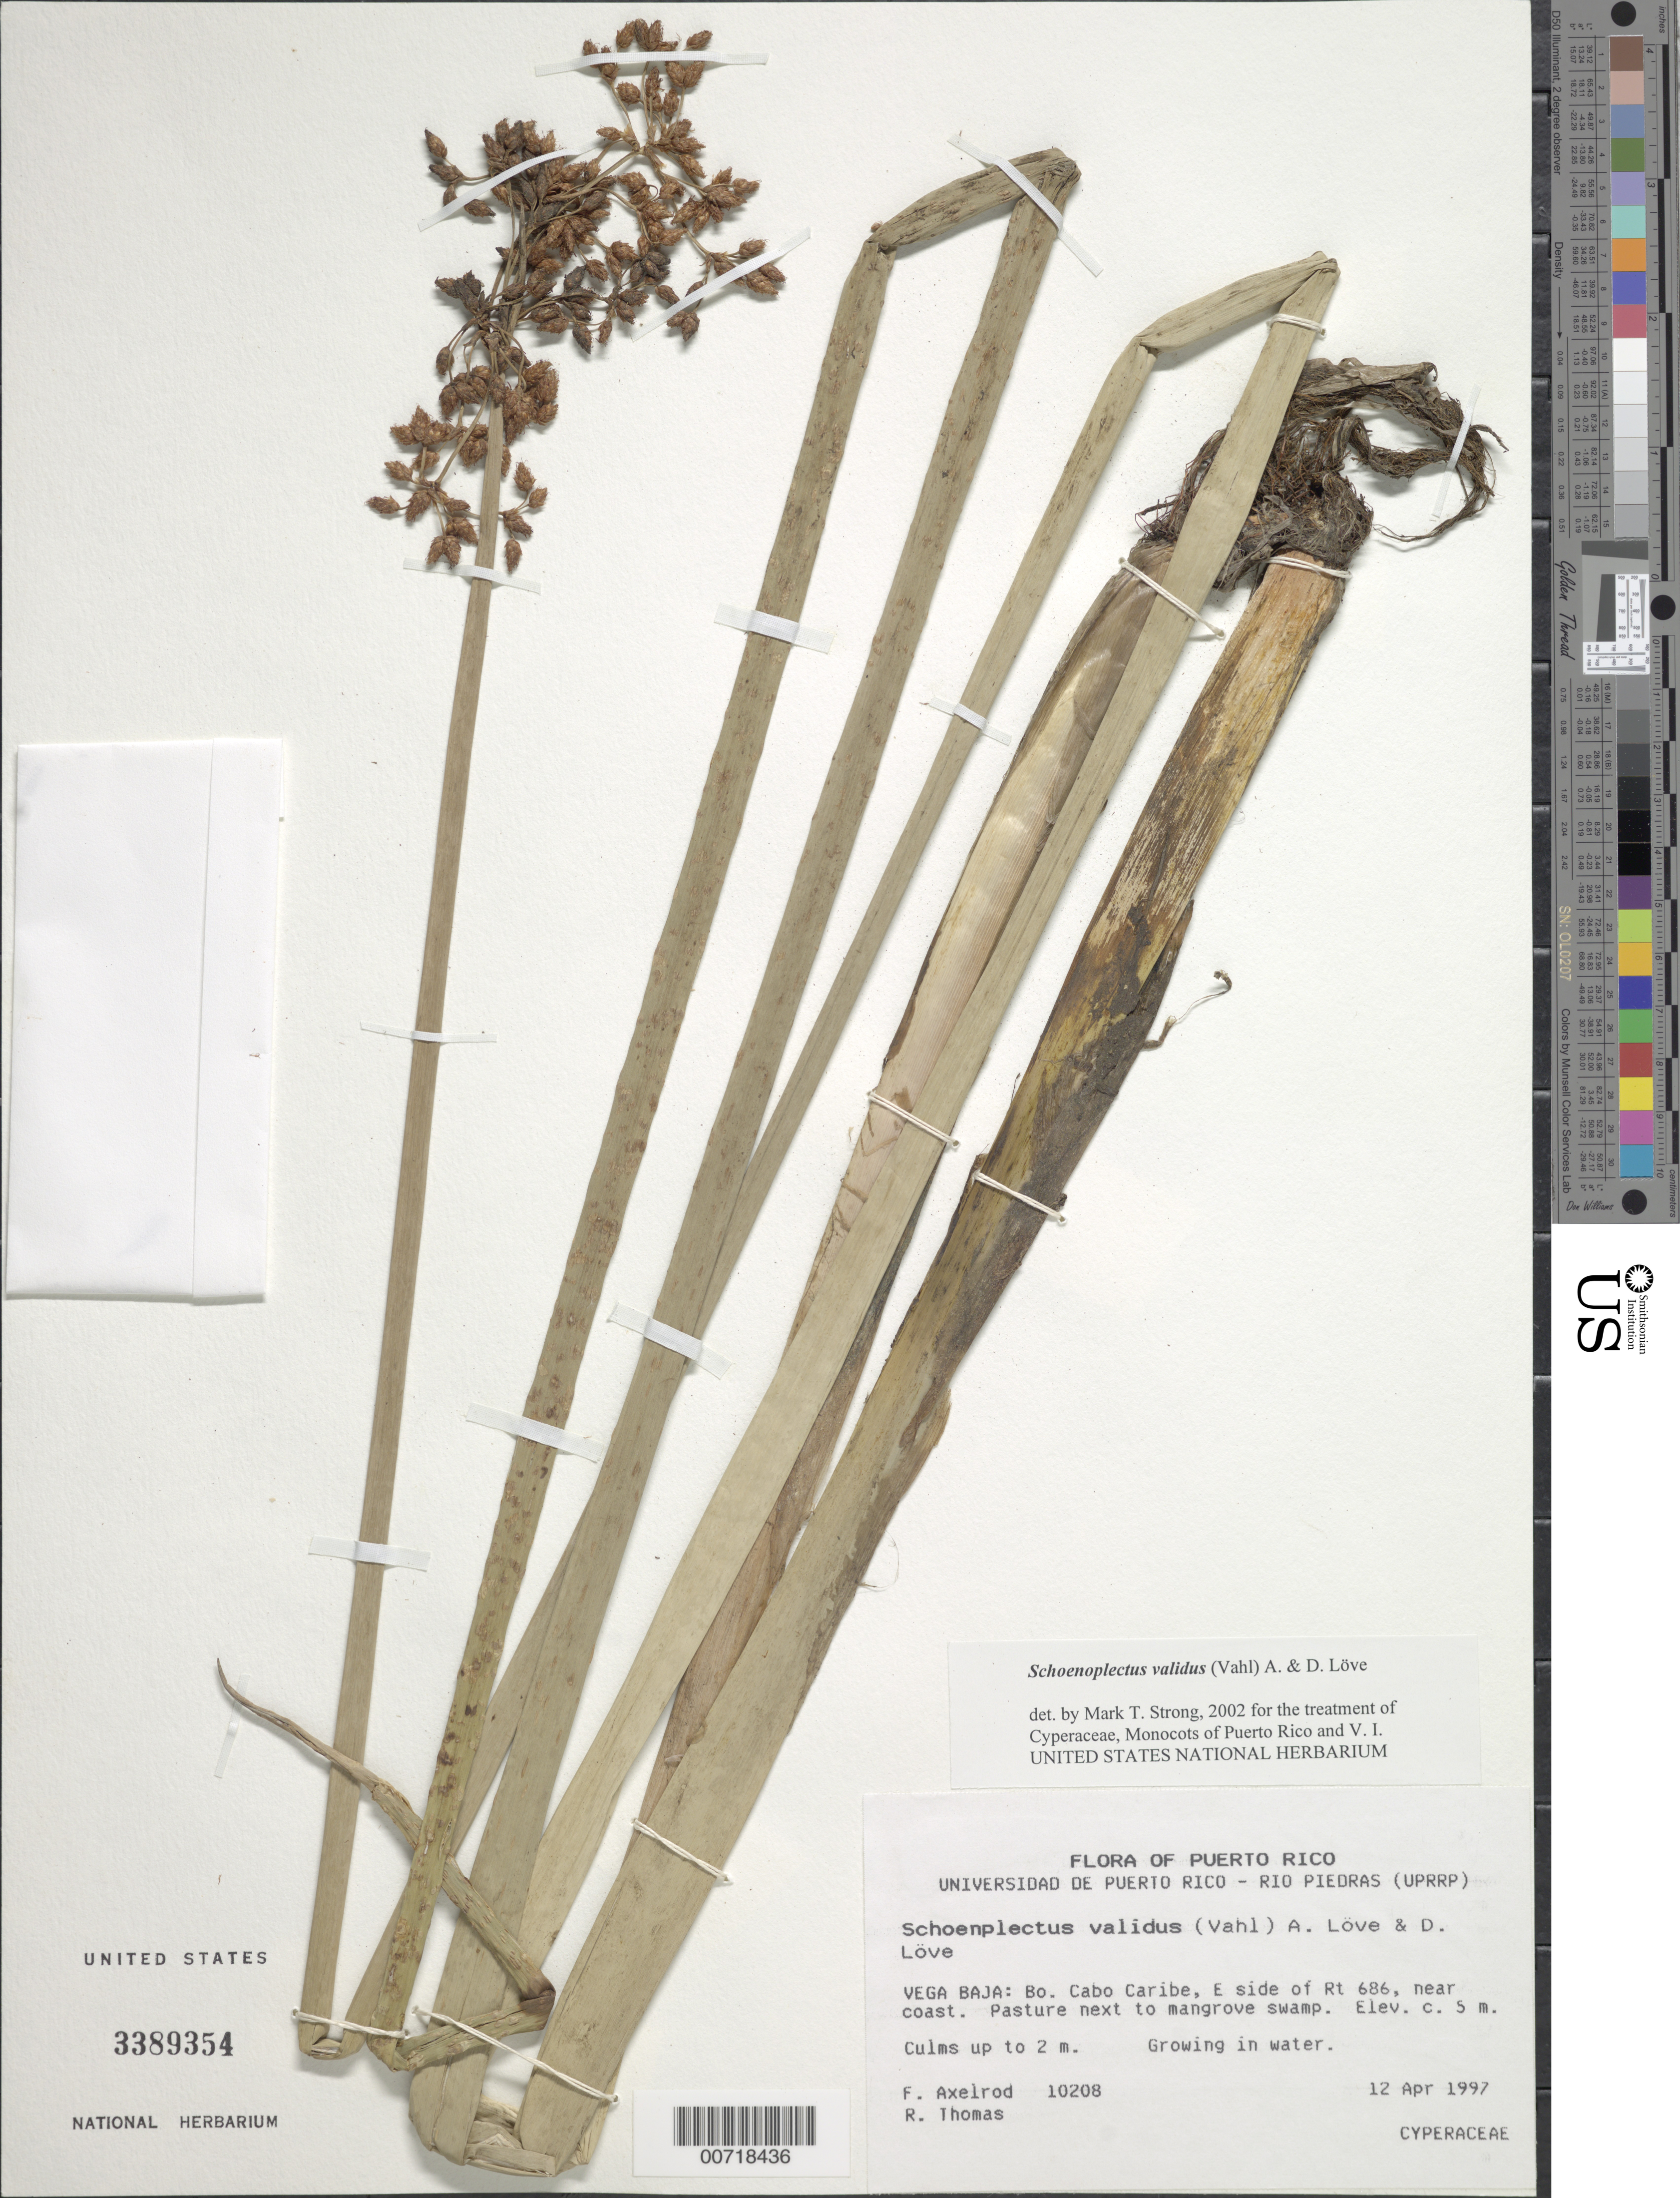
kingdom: Plantae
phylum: Tracheophyta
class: Liliopsida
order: Poales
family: Cyperaceae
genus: Schoenoplectus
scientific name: Schoenoplectus validus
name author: (Vahl) Á. Löve & D. Löve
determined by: Strong, M. T., (US), Smithsonian Institution - National Museum of Natural History (UNITED STATES)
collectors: F. S. Axelrod & R. Thomas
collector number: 10208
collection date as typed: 12 Apr 1997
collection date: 1997-04-12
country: Puerto Rico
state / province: Vega Baja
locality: Vega Baja: Bo. Cabo Caribe, E side of Rt 686, near coast.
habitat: Pasture next to mangrove swamp.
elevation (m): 5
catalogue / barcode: US 3389354